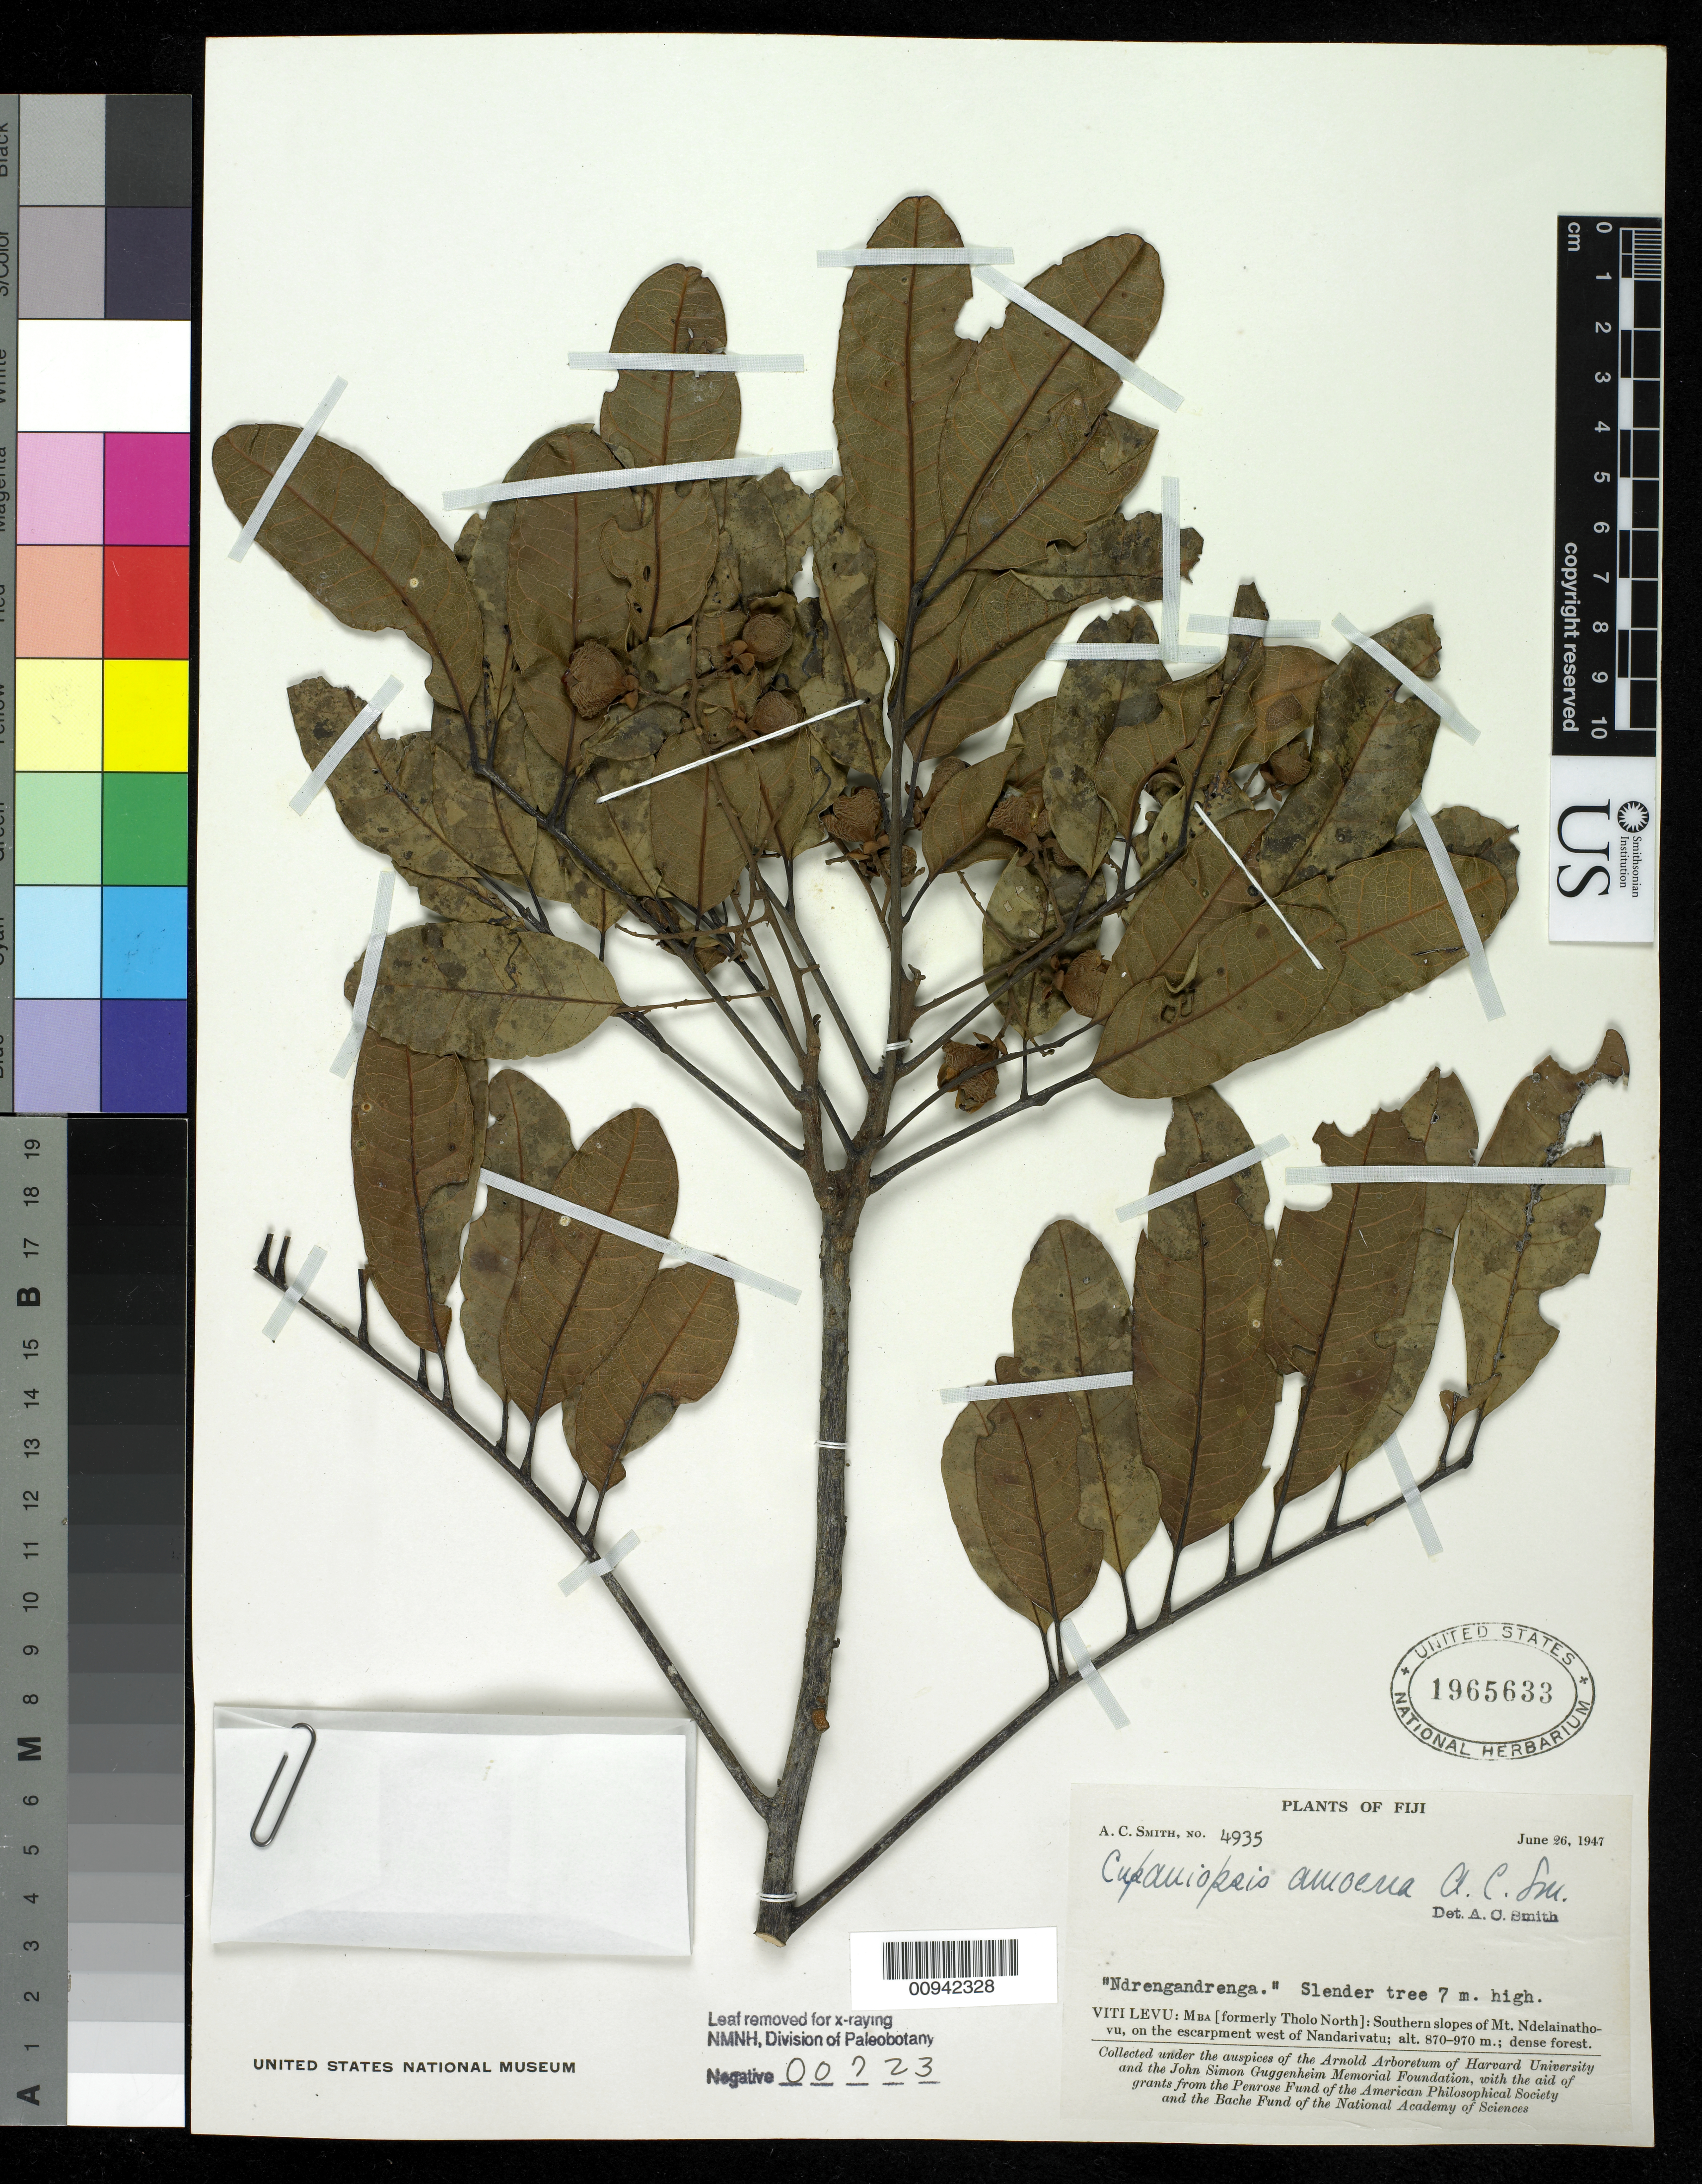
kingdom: Plantae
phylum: Tracheophyta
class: Magnoliopsida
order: Sapindales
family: Sapindaceae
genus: Cupaniopsis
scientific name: Cupaniopsis amoena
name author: A.C. Sm.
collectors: C. A. Smith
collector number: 4935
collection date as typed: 26 Jun 1947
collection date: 1947-06-26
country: Fiji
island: Viti Levu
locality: Mba (formerly Tholo North: Southern slopes of Mt. Ndelainathovu, on the escarp-ment west of Nandarivatu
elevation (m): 870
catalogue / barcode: US 1965633